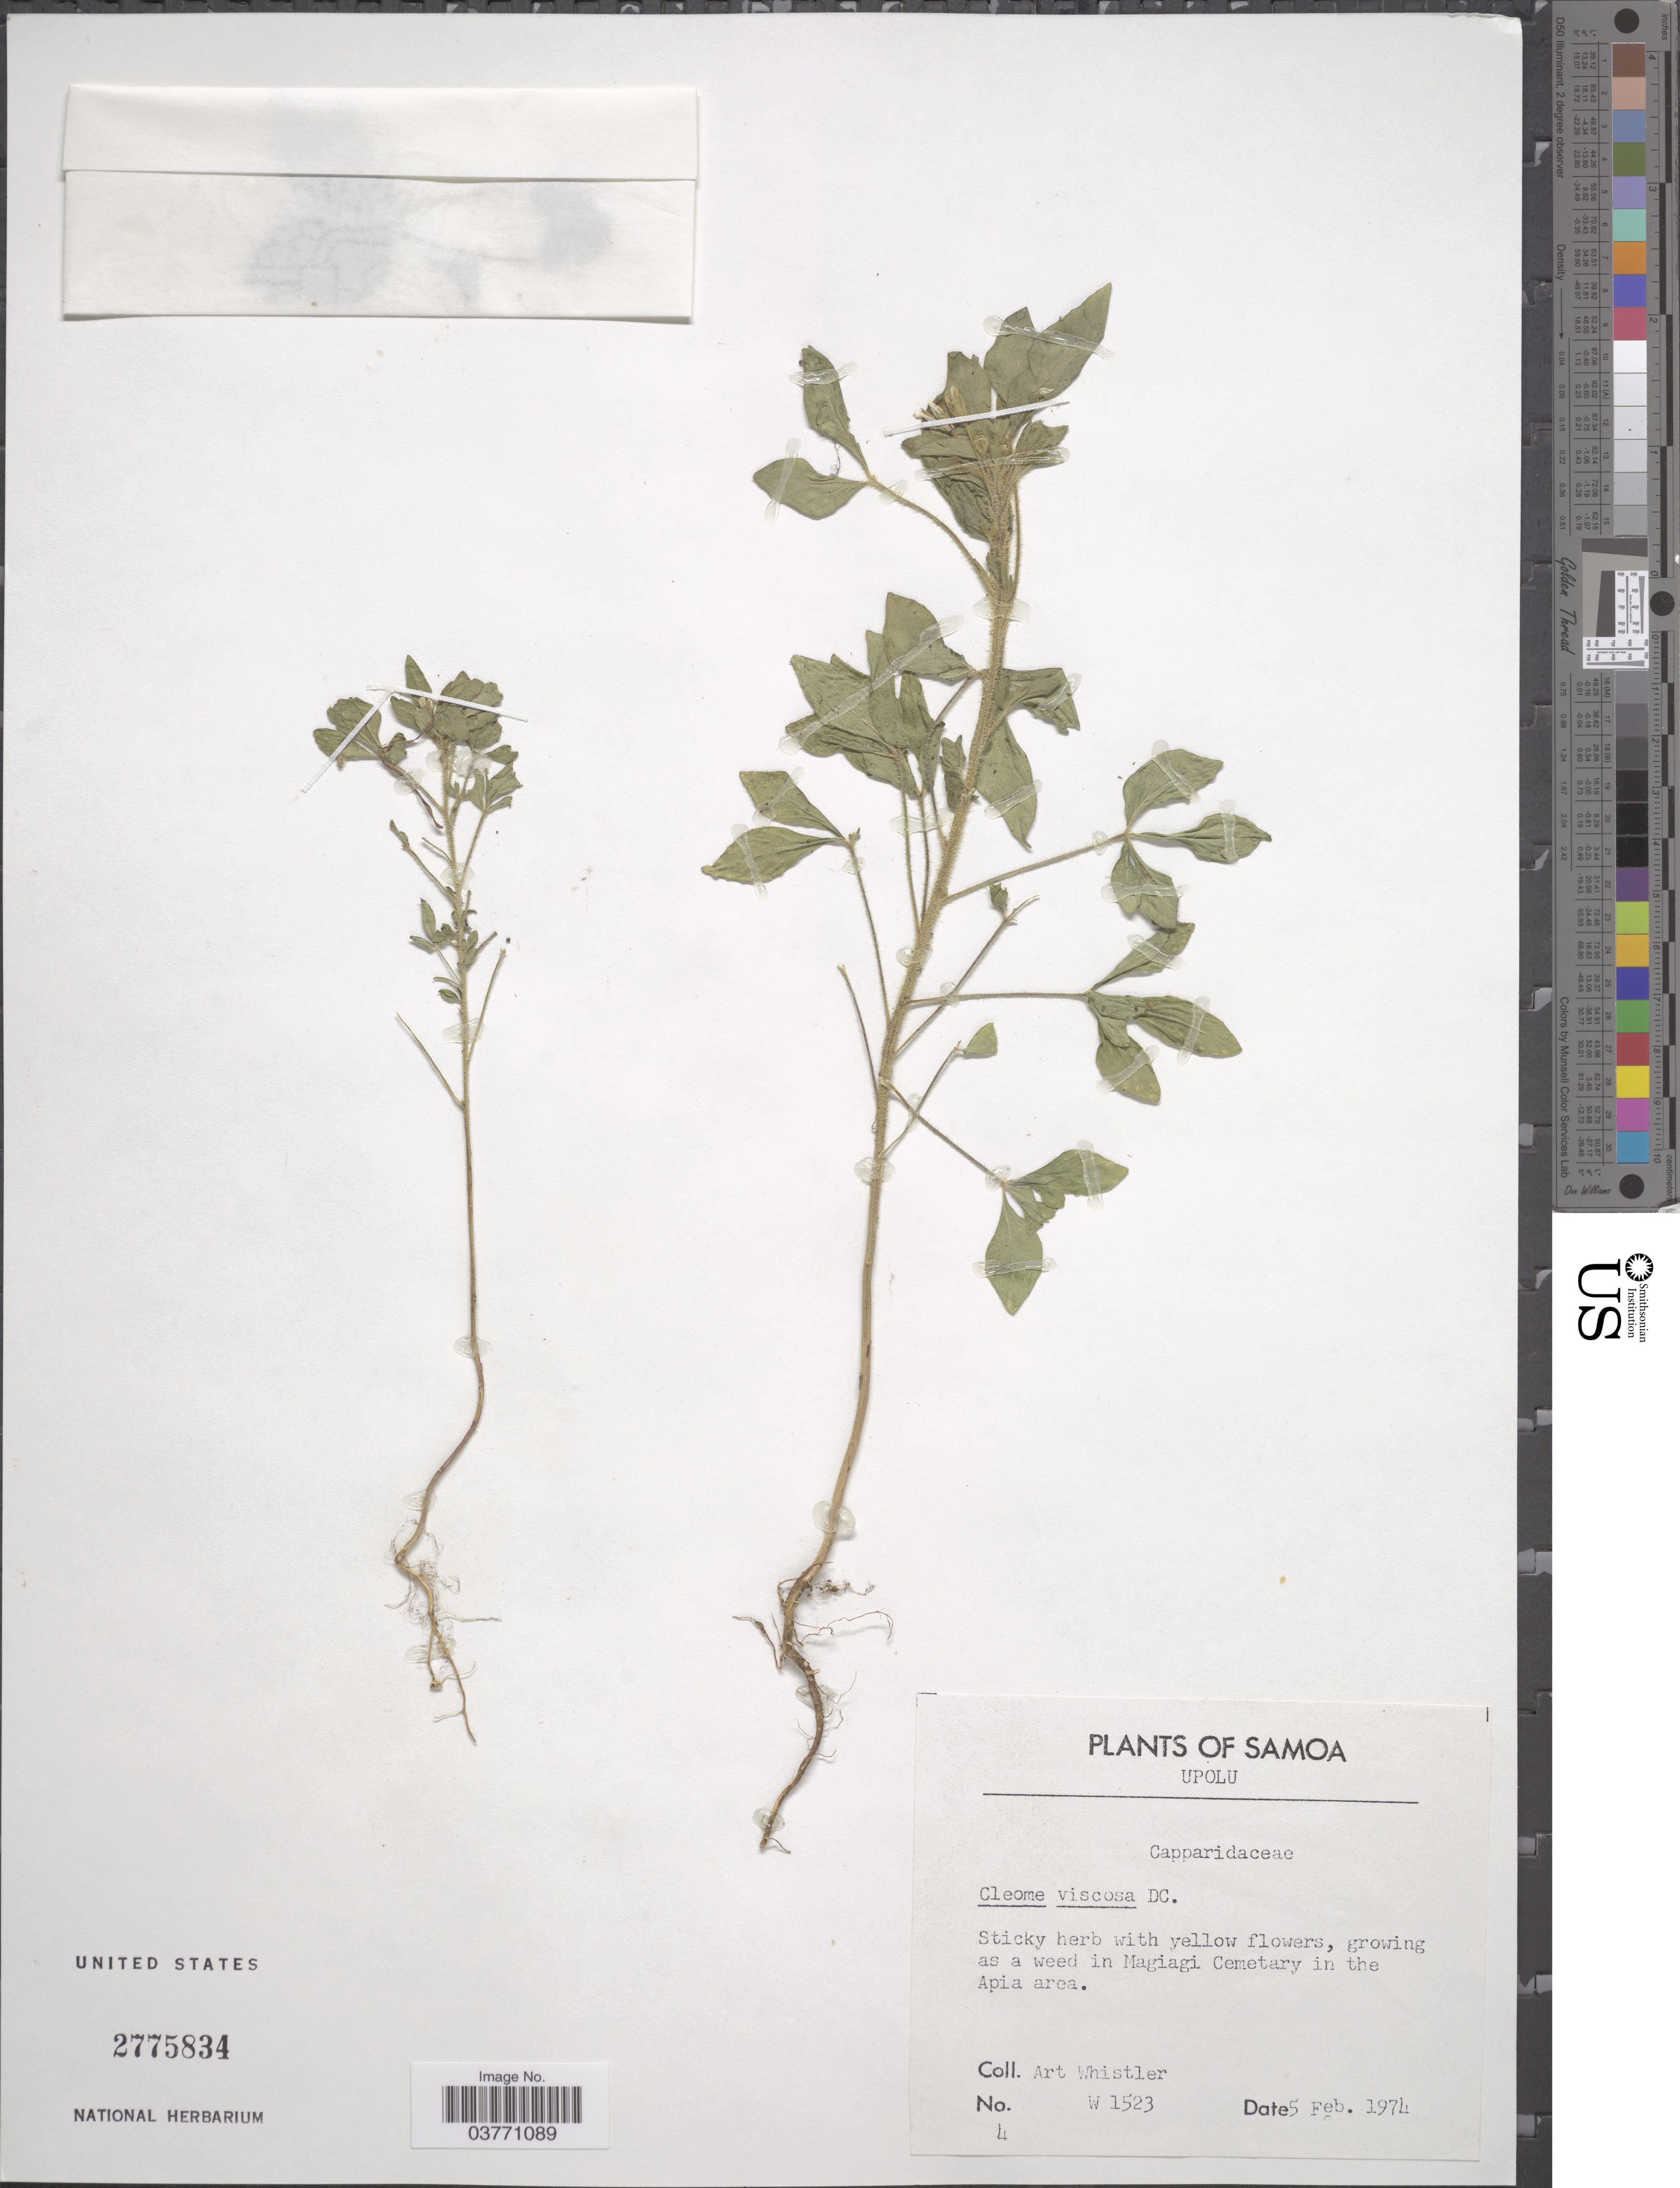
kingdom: Plantae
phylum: Tracheophyta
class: Magnoliopsida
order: Brassicales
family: Cleomaceae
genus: Arivela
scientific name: Arivela viscosa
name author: (L.) Raf.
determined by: Wagner, W. L., (BOT), Smithsonian Institution - National Museum of Natural History (UNITED STATES)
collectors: A. Whistler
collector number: W1523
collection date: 1974-02-05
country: Samoa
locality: Upolu. In Magiagi Cemetary in the Apia area.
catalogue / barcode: US 2775834